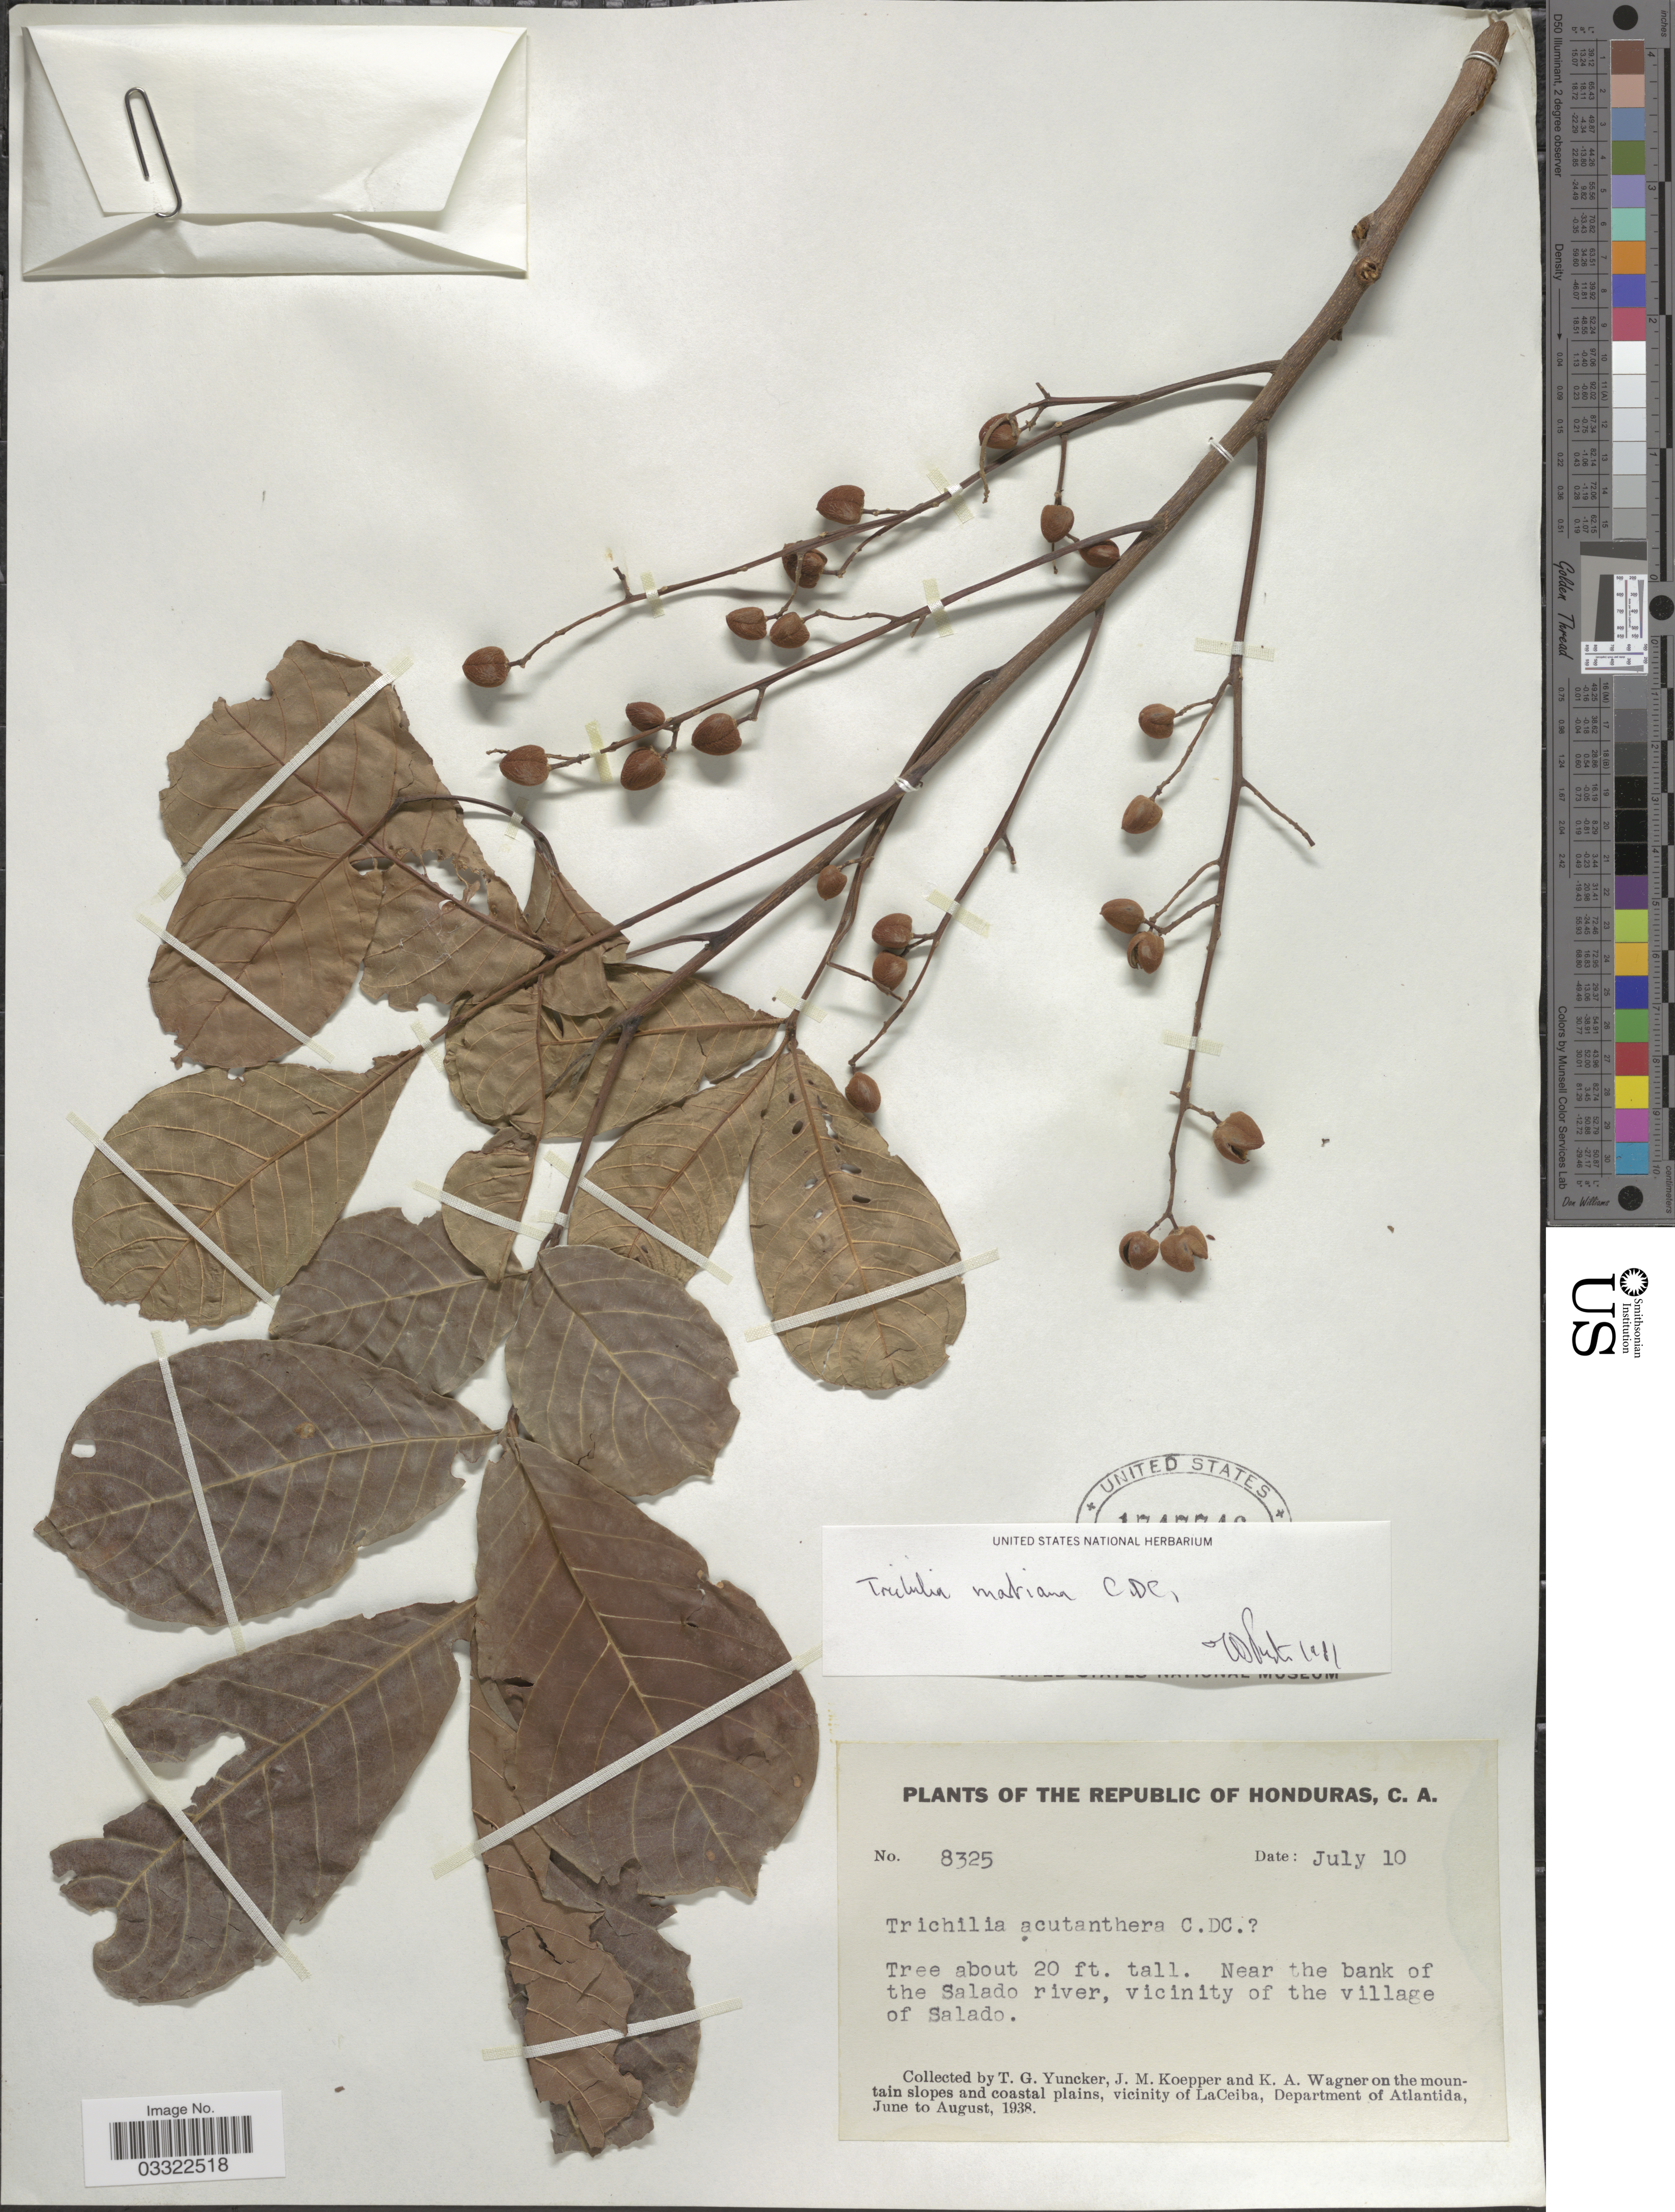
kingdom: Plantae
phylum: Tracheophyta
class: Magnoliopsida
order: Sapindales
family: Meliaceae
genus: Trichilia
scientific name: Trichilia martiana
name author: C. DC.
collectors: T. G. Yuncker, J. M. Koepper & K. A. Wagner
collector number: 8325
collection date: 1938-07-10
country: Honduras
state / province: Atlántida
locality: Near the bank of the Salado river, vicinity of the village of Salado. On the mountain slopes and coastal plains, vicinity of La Ceiba, Department of Atlantida.